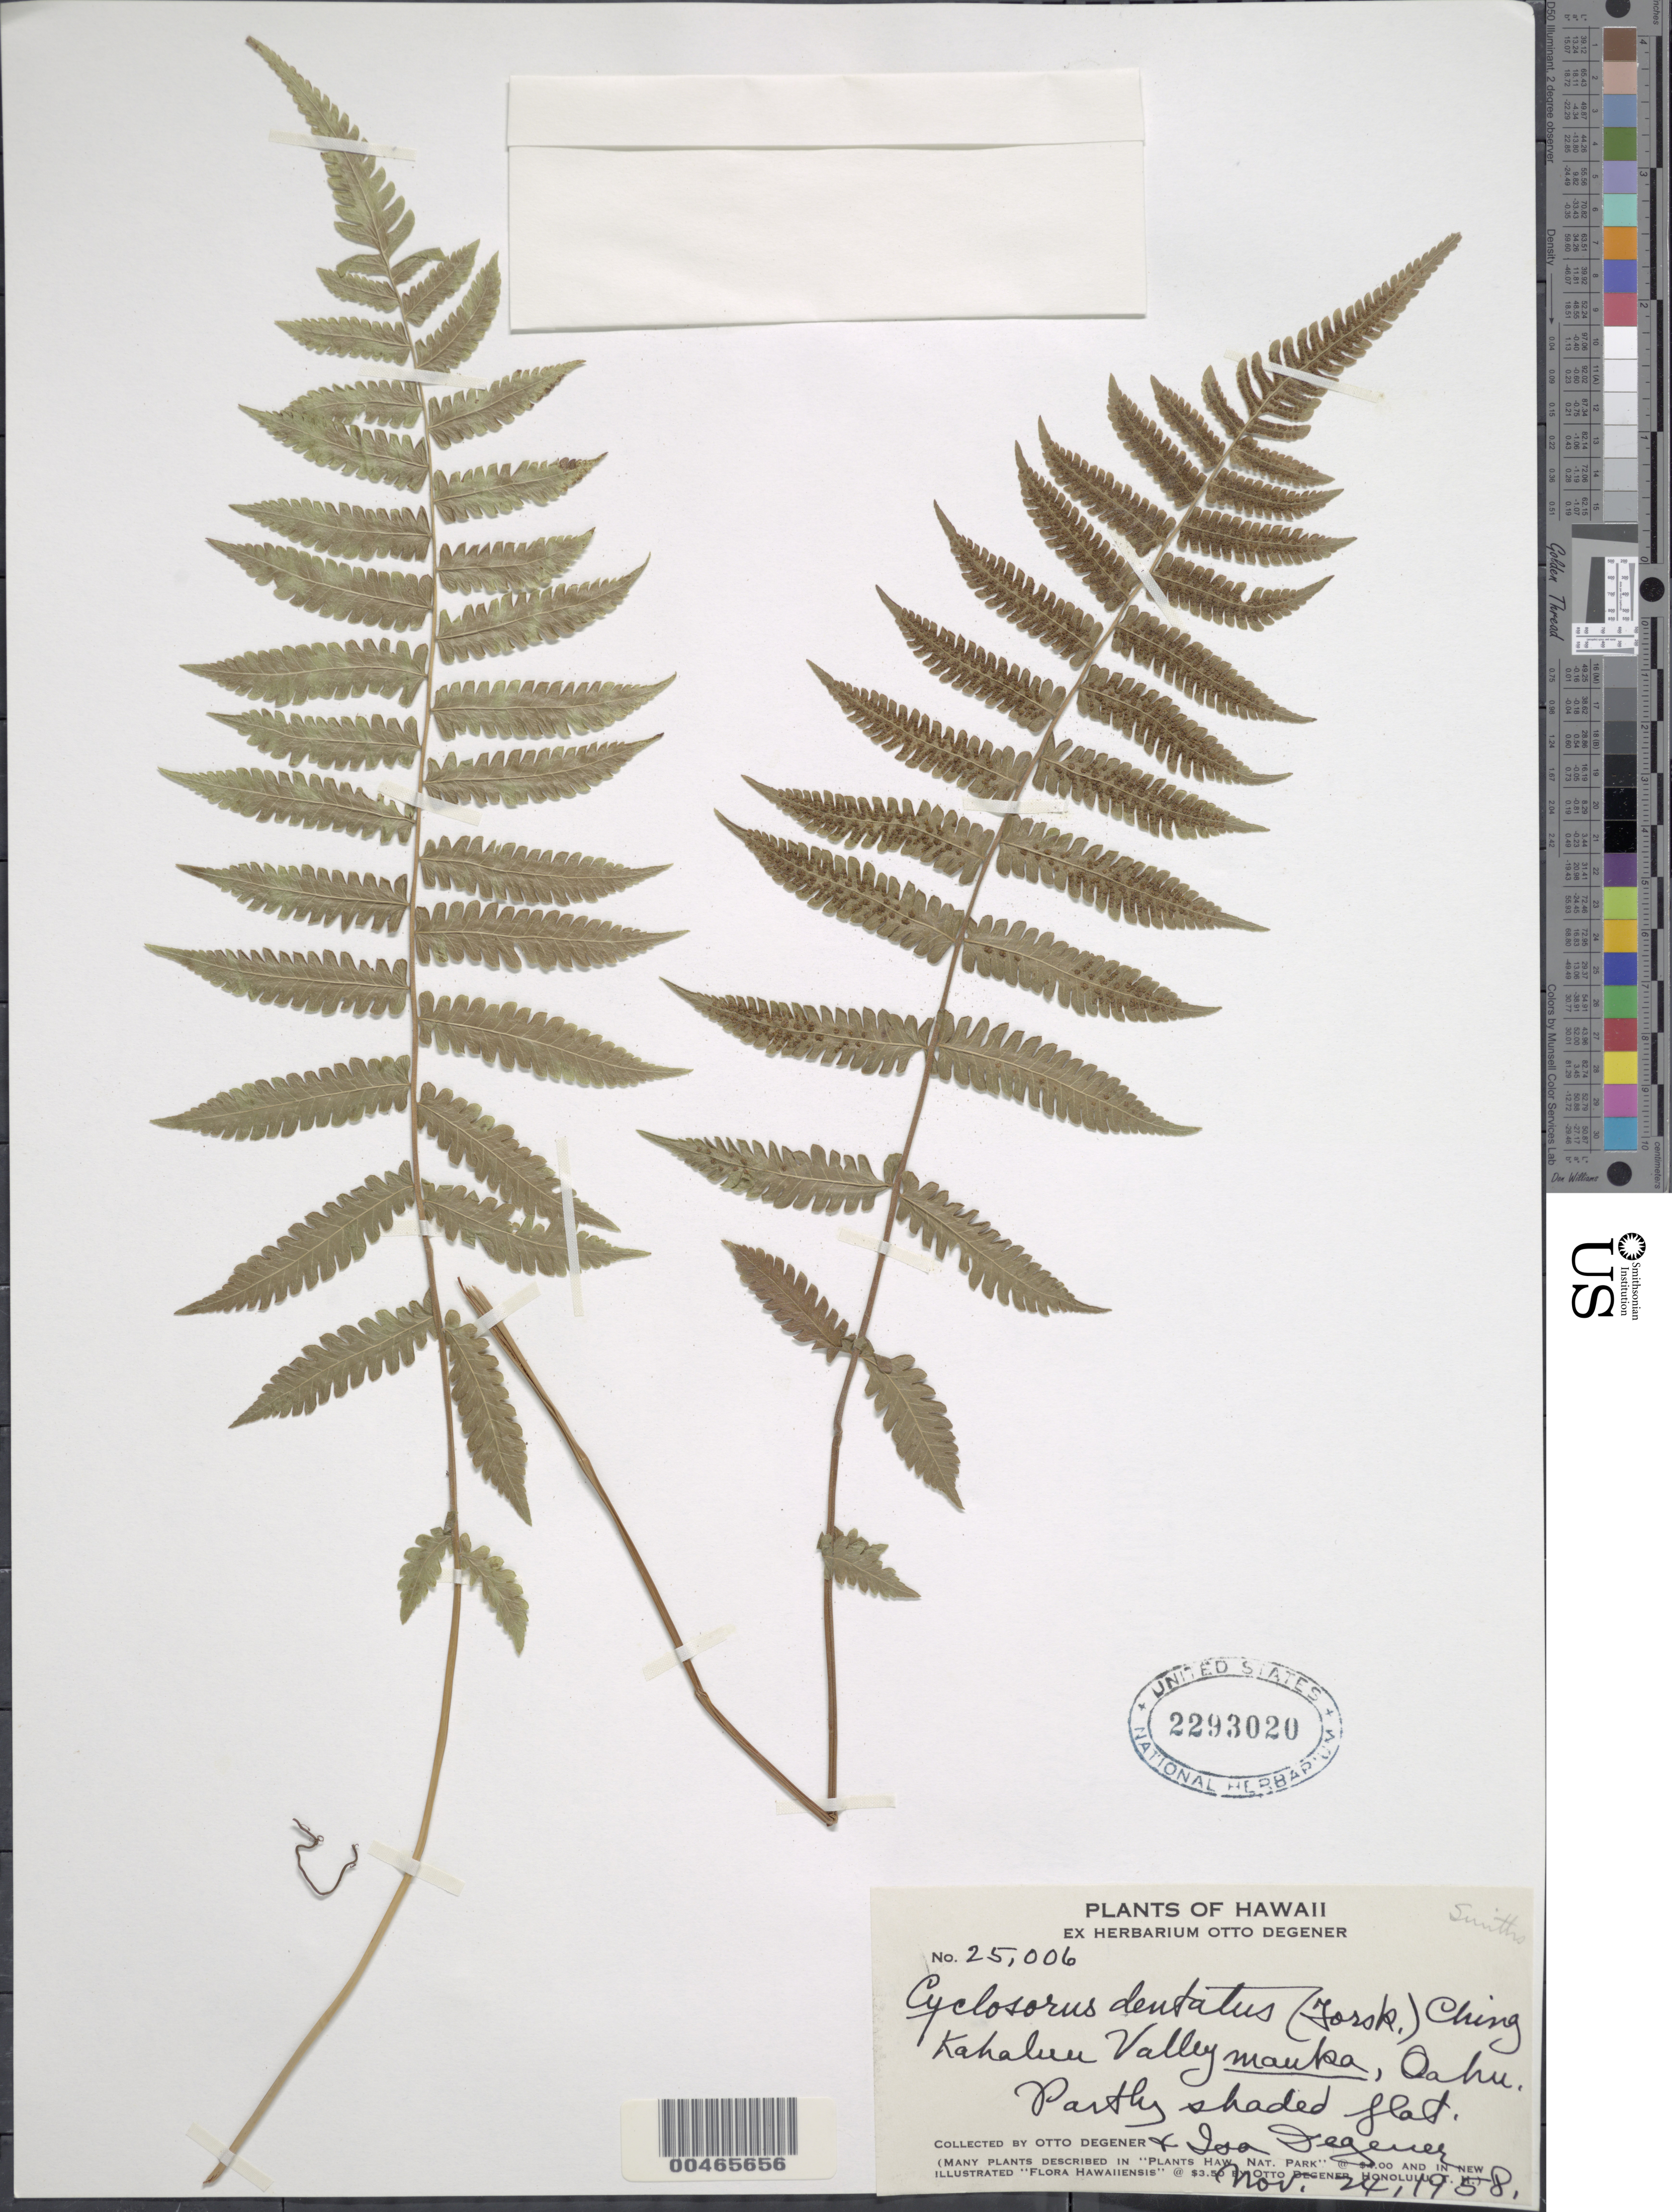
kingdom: Plantae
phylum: Tracheophyta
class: Polypodiopsida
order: Polypodiales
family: Thelypteridaceae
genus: Christella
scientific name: Christella dentata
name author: (Forssk.) Brownsey & Jermy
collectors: O. Degener & I. Degener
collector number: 25006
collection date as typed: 24 Nov 1958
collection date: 1958-11-24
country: United States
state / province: Hawaii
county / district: Honolulu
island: Oahu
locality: Kahaluu Valley mauka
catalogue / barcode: US 2293020